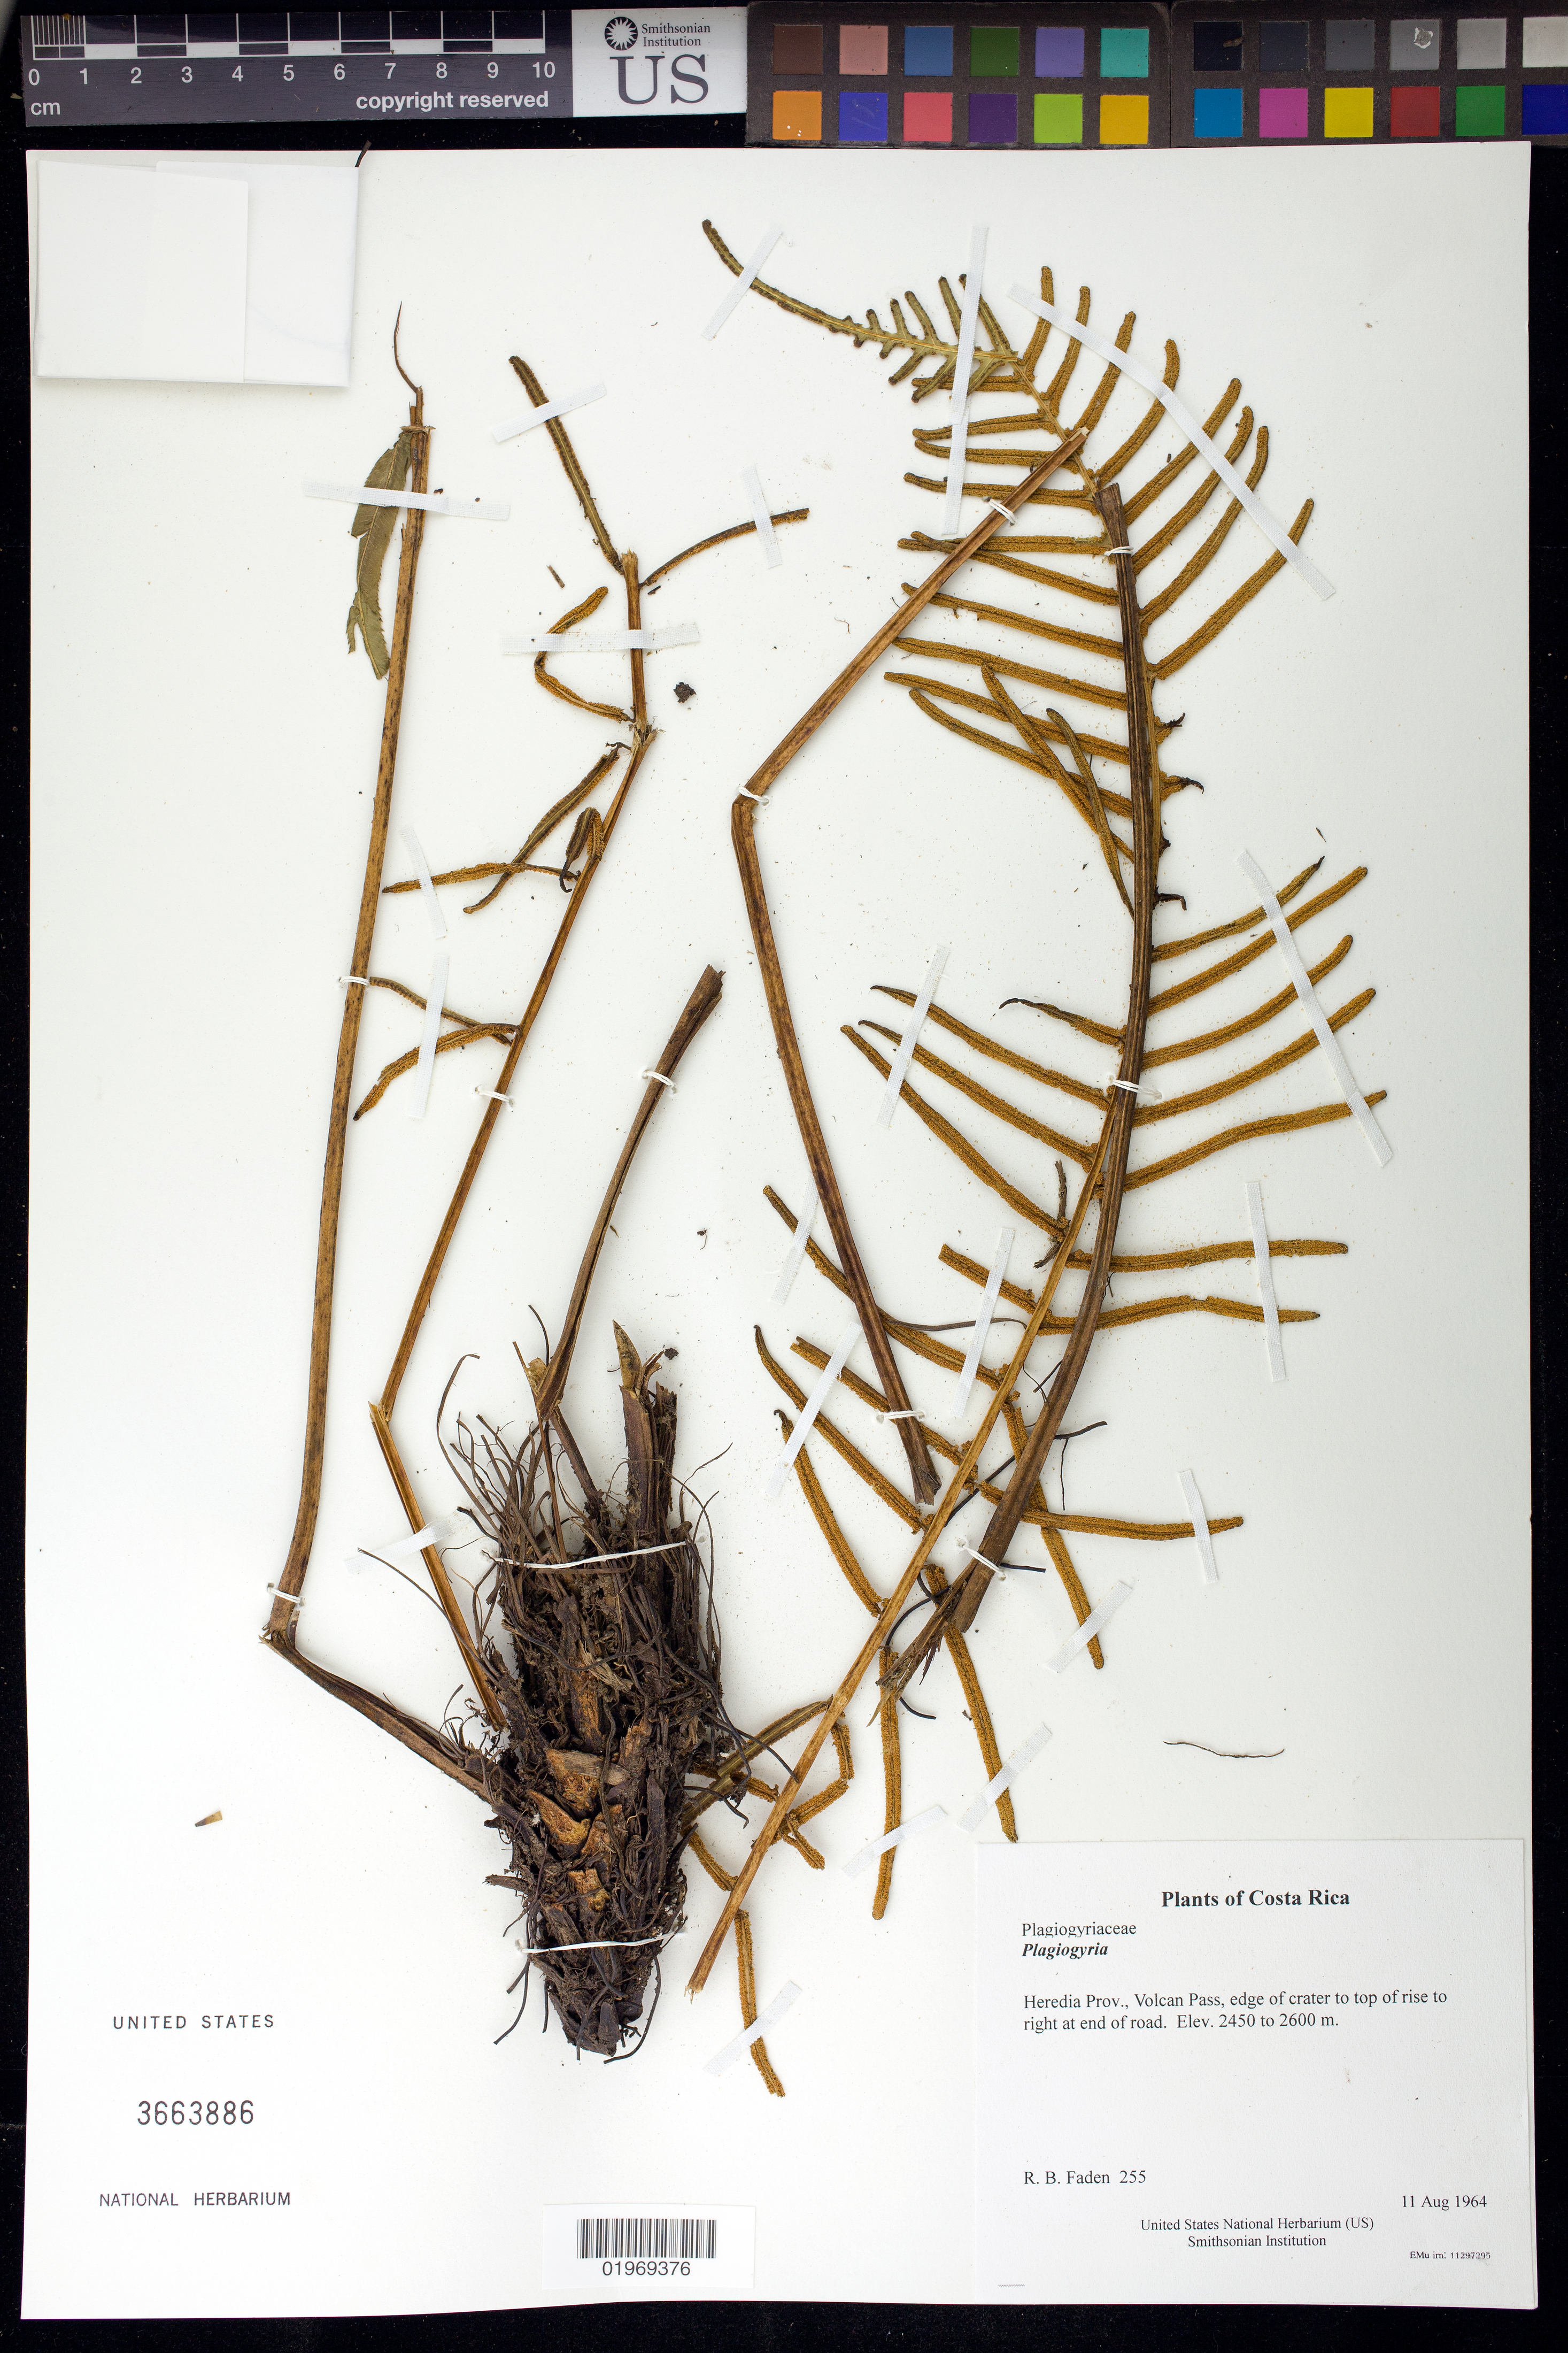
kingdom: Plantae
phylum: Tracheophyta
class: Polypodiopsida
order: Cyatheales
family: Plagiogyriaceae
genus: Plagiogyria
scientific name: Plagiogyria sp.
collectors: R. B. Faden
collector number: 255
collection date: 1964-08-11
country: Costa Rica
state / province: Heredia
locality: Volcan Pass, edge of crater to top of rise to right at end of road.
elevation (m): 2450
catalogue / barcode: US 3663886